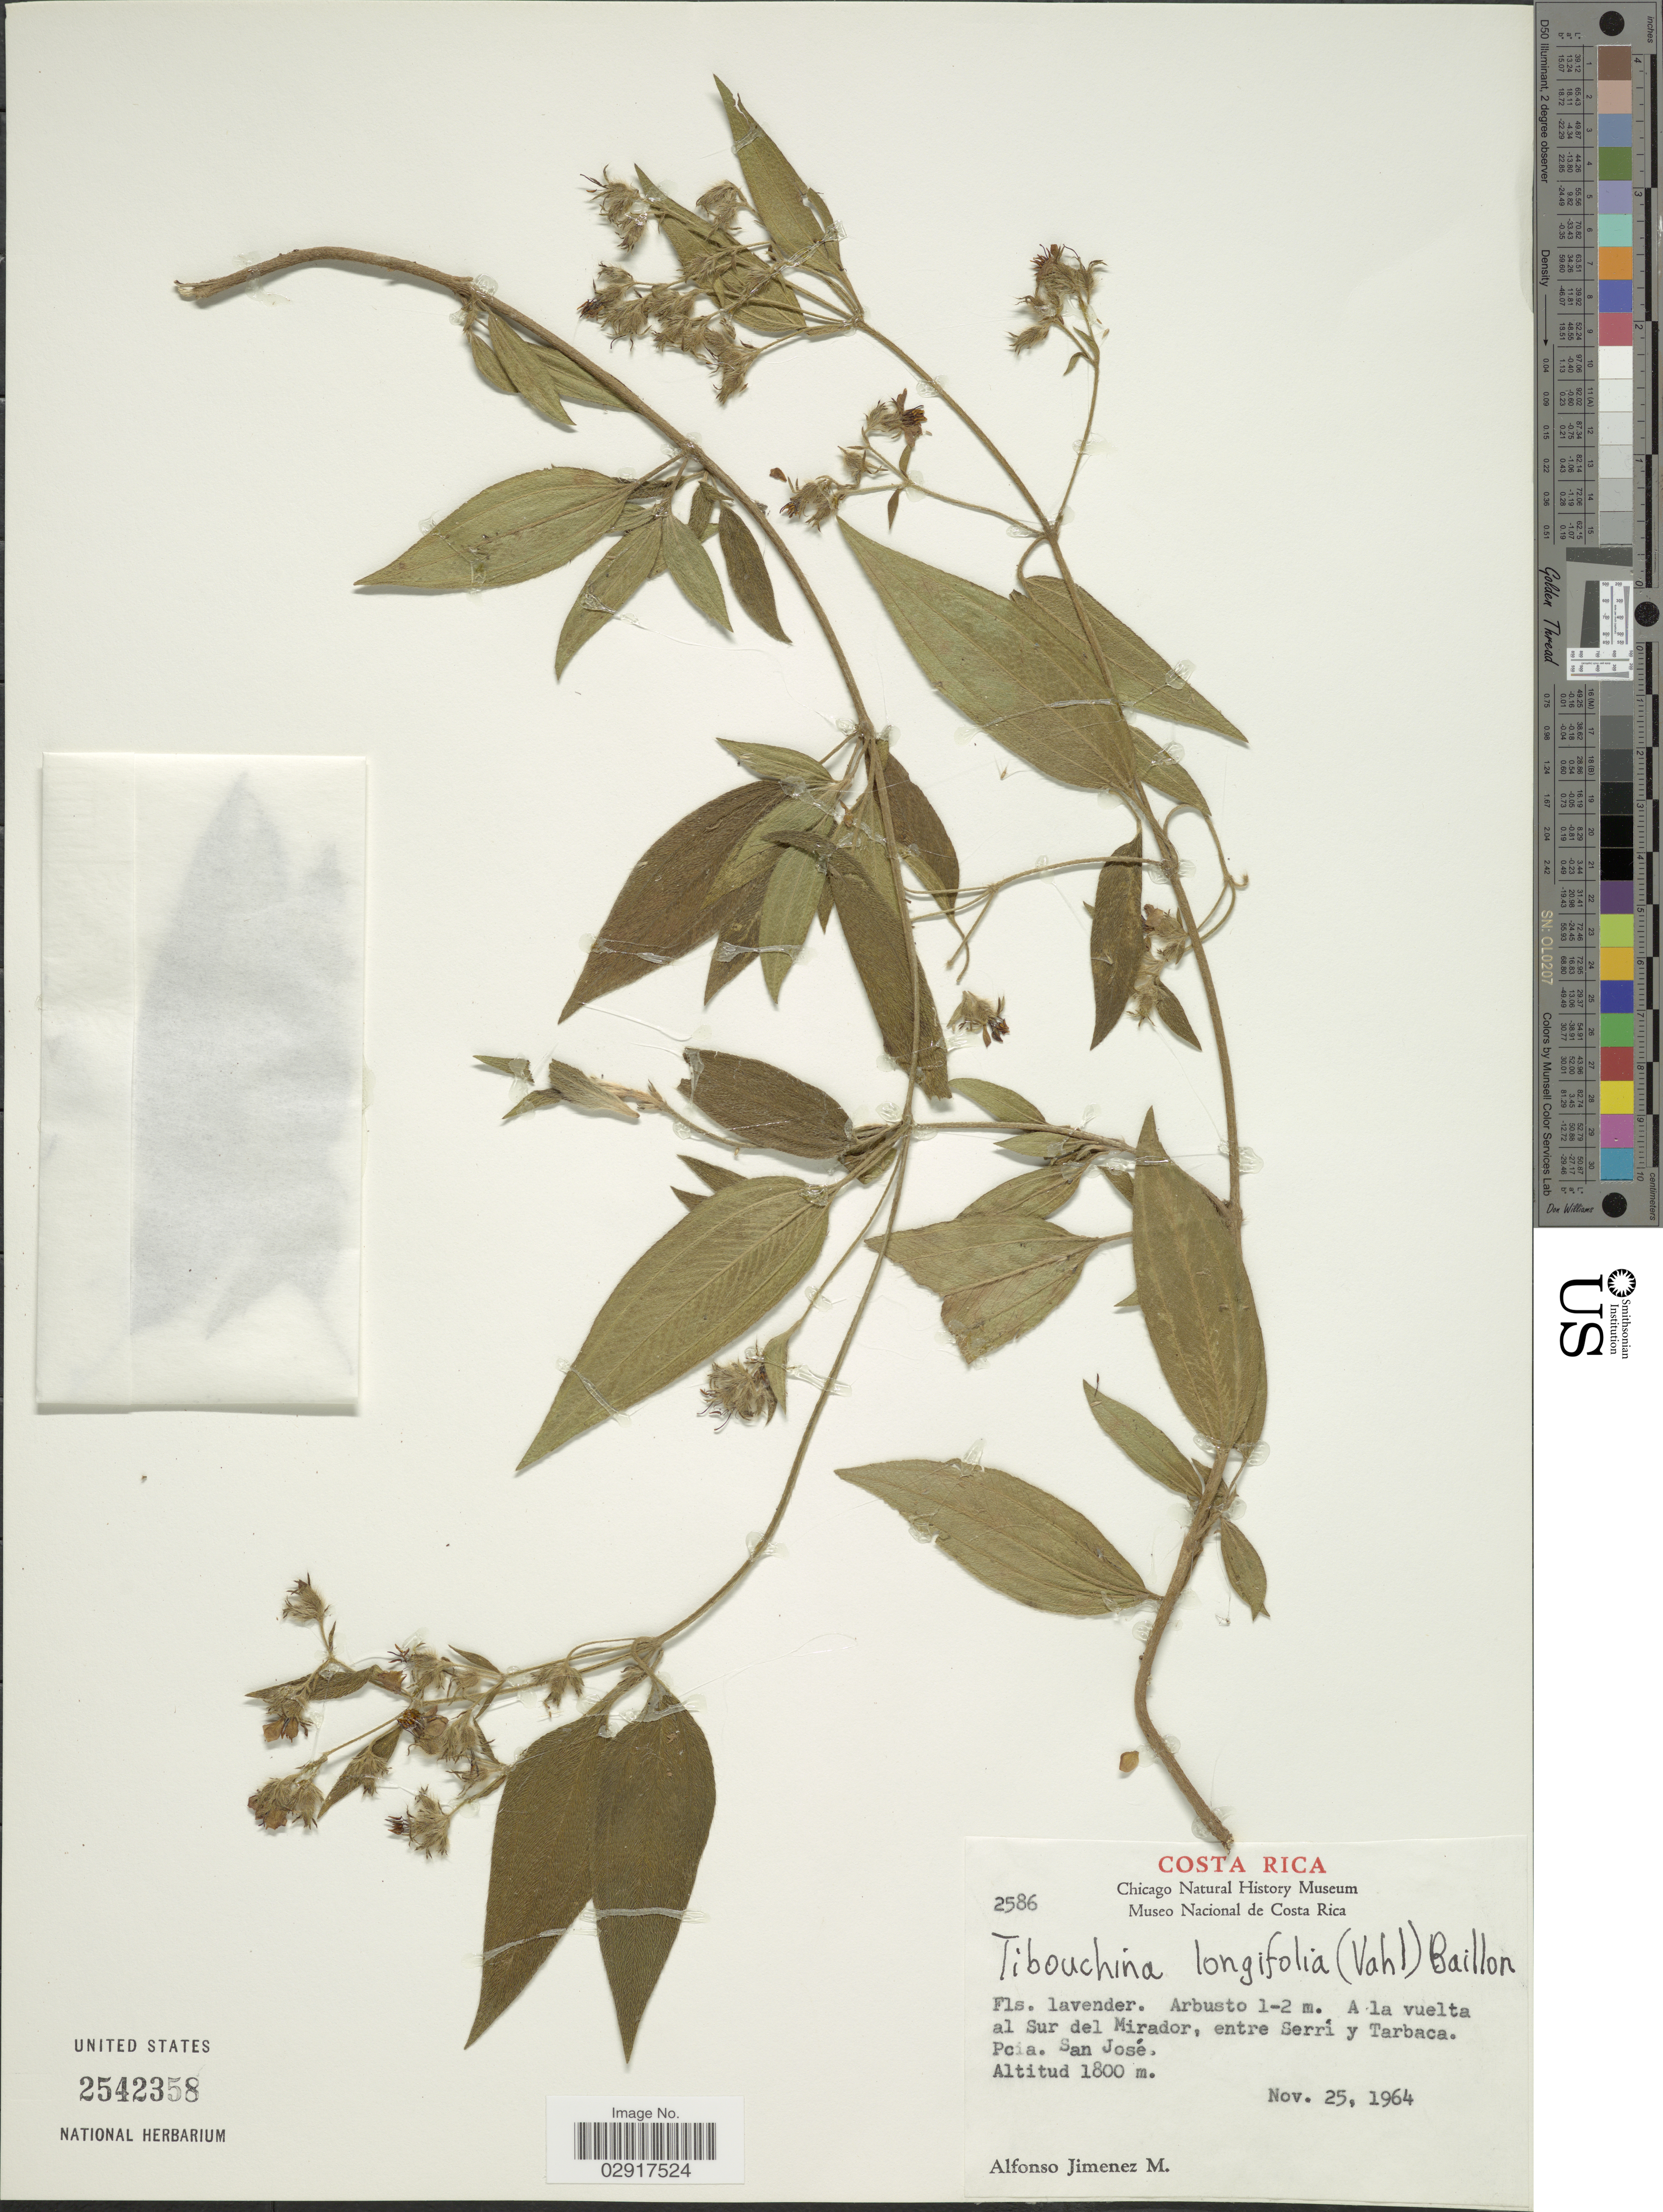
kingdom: Plantae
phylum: Tracheophyta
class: Magnoliopsida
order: Myrtales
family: Melastomataceae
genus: Chaetogastra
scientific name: Chaetogastra longifolia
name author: (Vahl) DC.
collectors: A. Jimenez M.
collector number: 2586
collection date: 1964-11-25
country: Costa Rica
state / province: San José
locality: A la vuelta al Sur del Mirador, entre Serri y Tarbaca.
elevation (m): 1800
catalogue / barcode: US 2542358